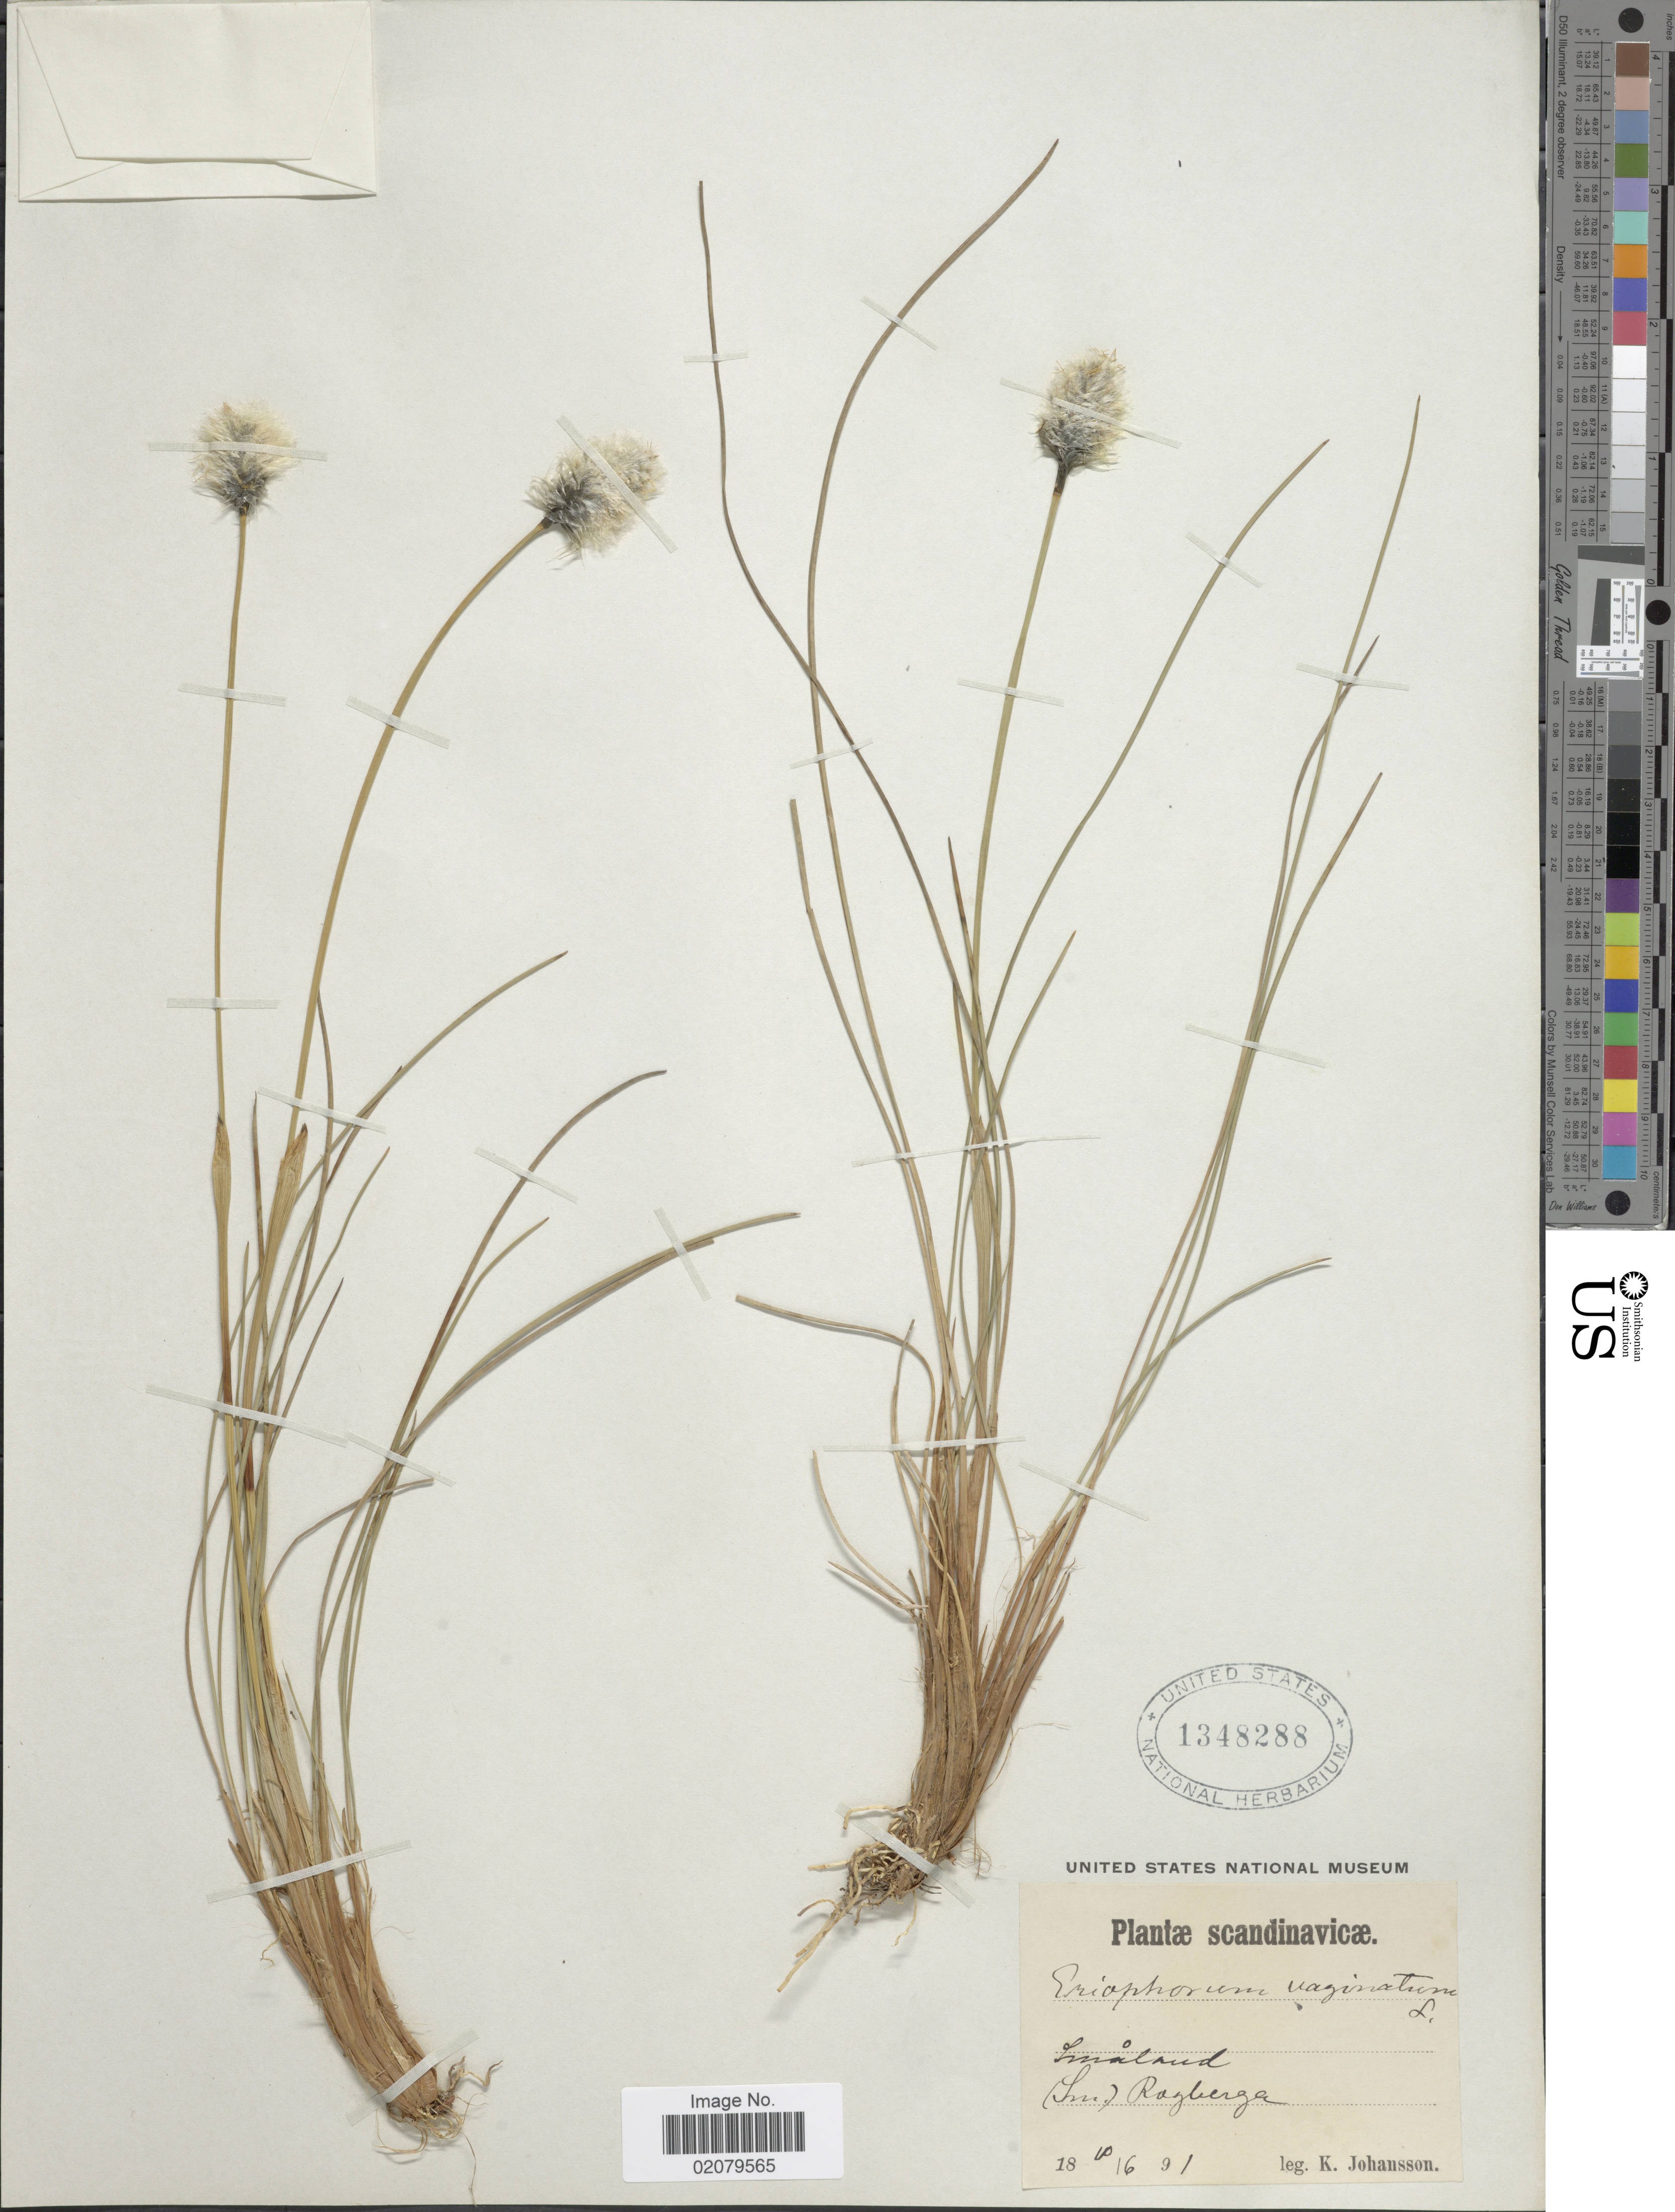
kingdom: Plantae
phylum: Tracheophyta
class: Liliopsida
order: Poales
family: Cyperaceae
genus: Eriophorum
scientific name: Eriophorum vaginatum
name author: L.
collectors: K. Johansson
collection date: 1891-06-10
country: Sweden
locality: Scandinavicae, Smaland, (Sm.) Ragberga [interpreted]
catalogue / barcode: US 1348288